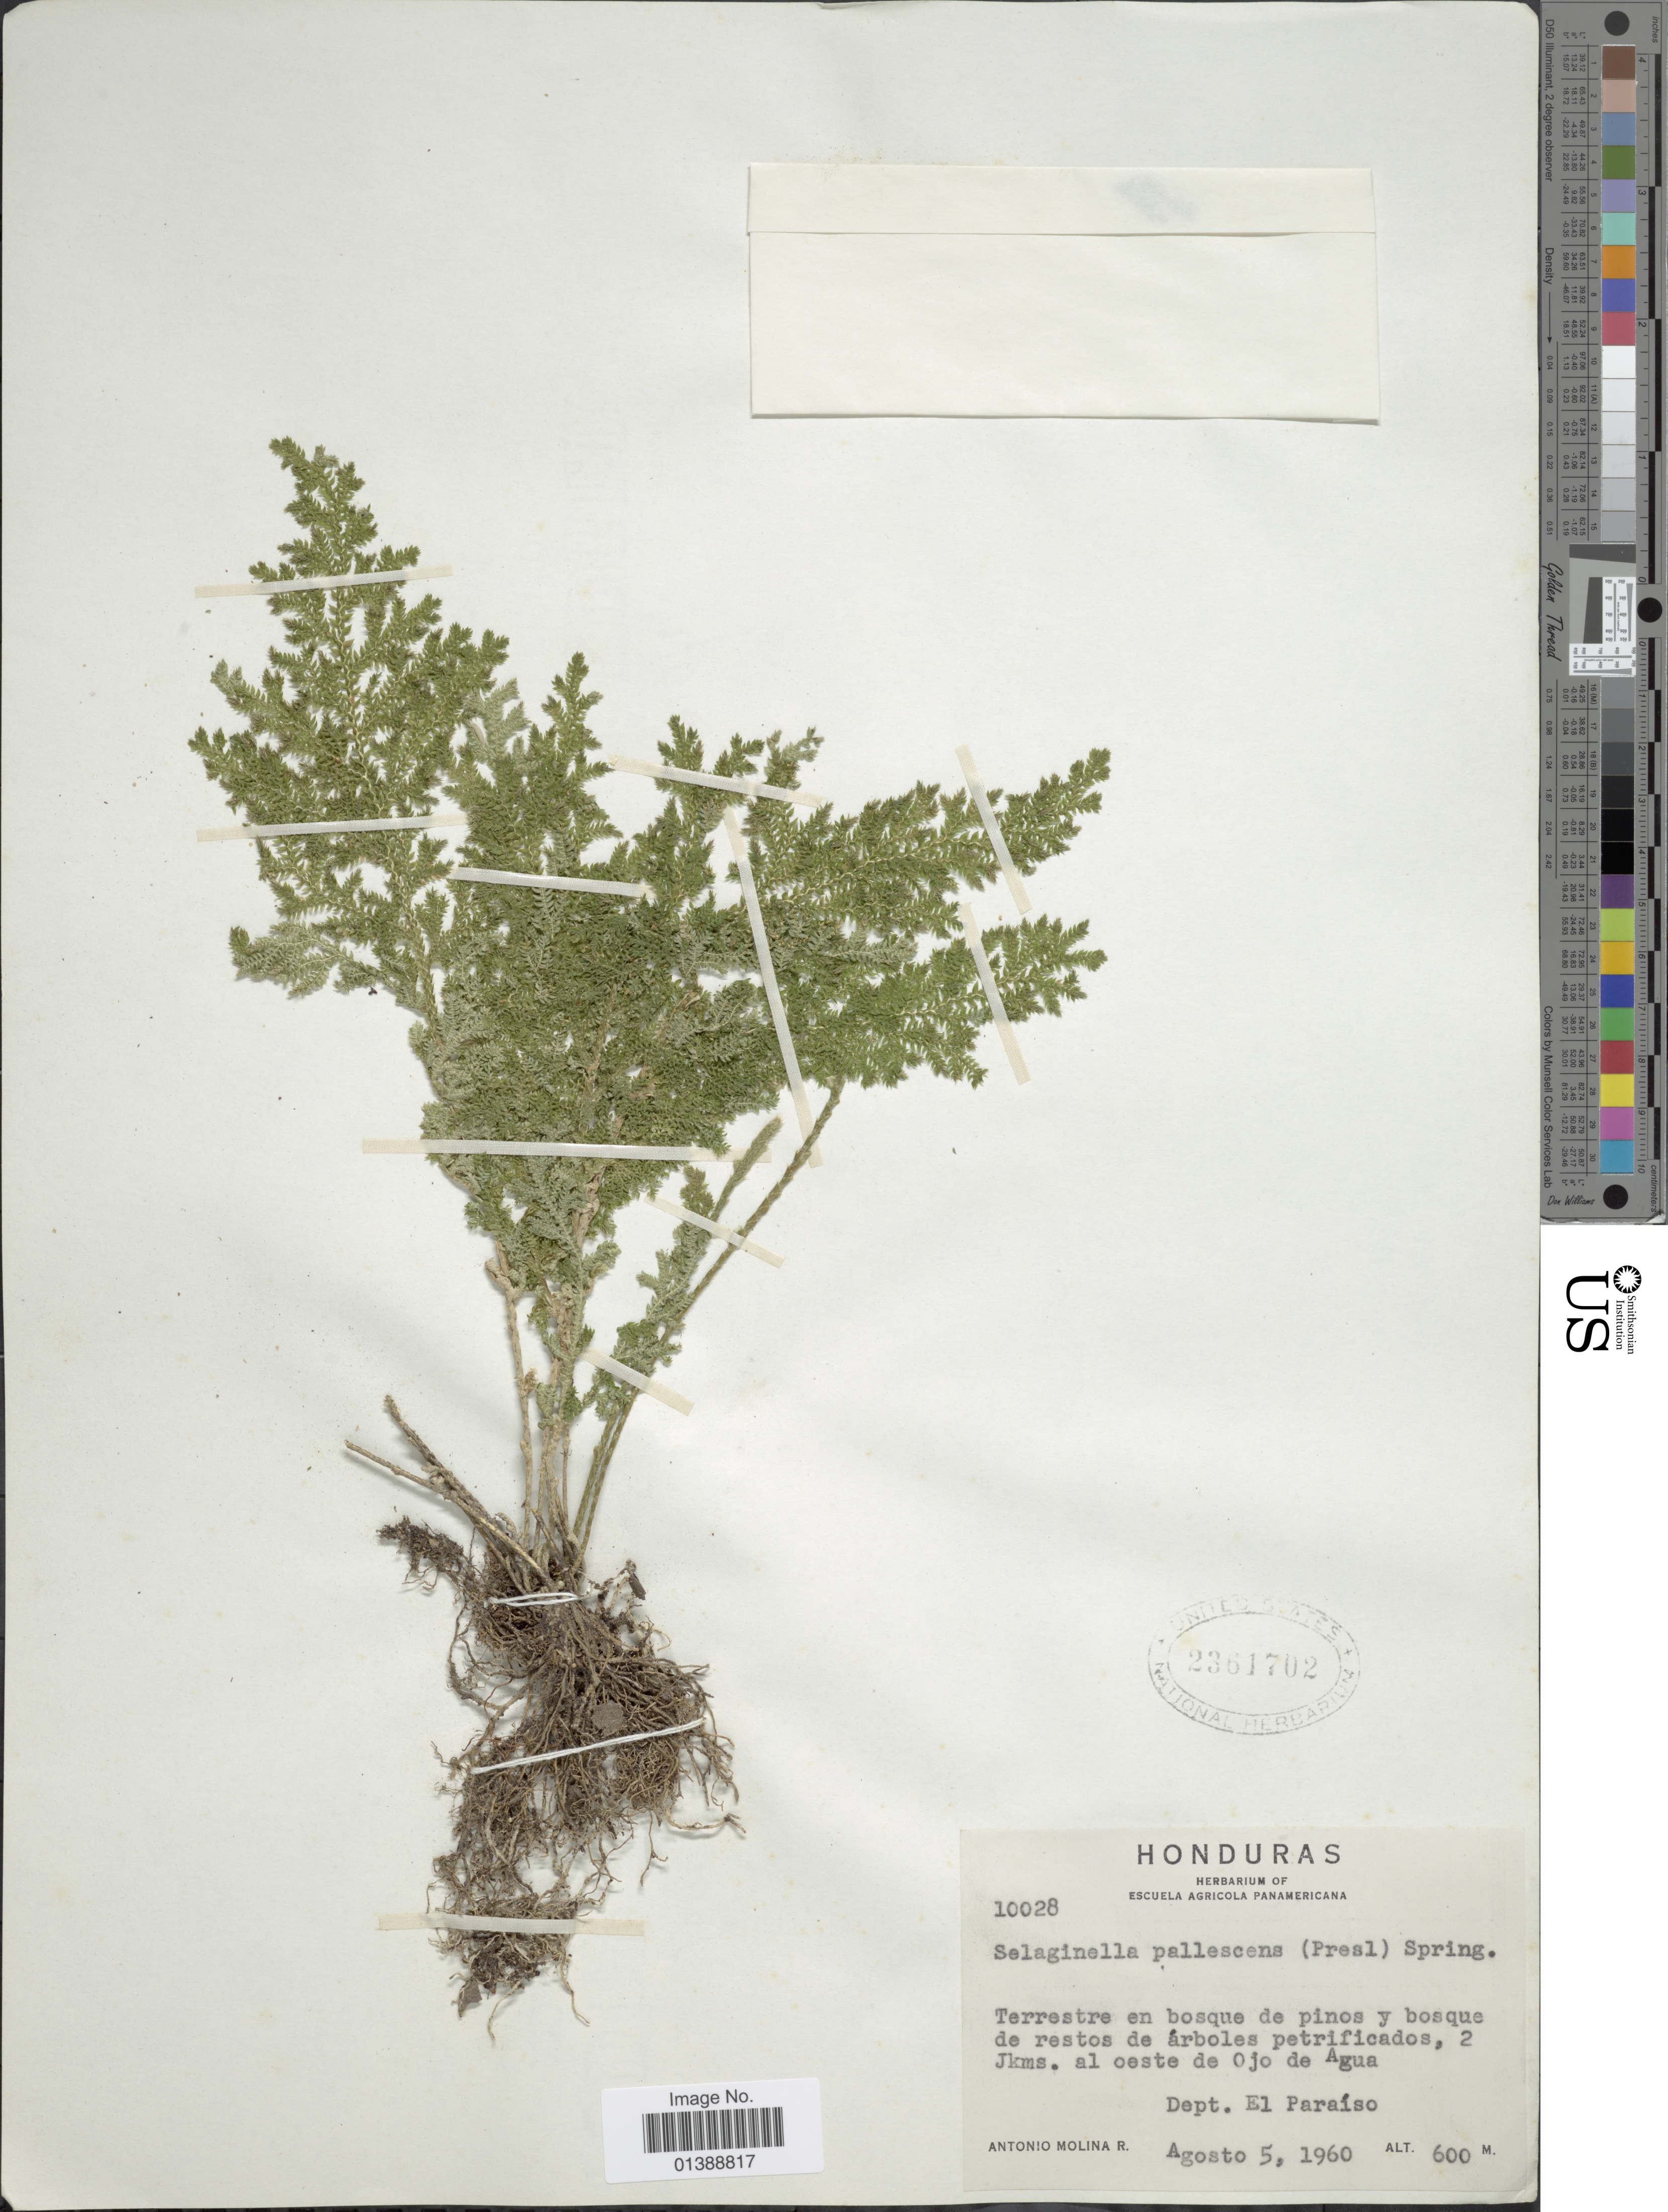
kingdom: Plantae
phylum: Tracheophyta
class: Lycopodiopsida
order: Selaginellales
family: Selaginellaceae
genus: Selaginella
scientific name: Selaginella pallescens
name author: (C. Presl) Spring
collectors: A. Molina R.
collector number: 10028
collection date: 1960-08-05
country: Honduras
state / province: El Paraíso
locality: Terrestre en bosque de pinos y bosque de restos de árboles petrificados, 2 kms al oeste de Ojo de Agua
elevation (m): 600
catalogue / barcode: US 2361702